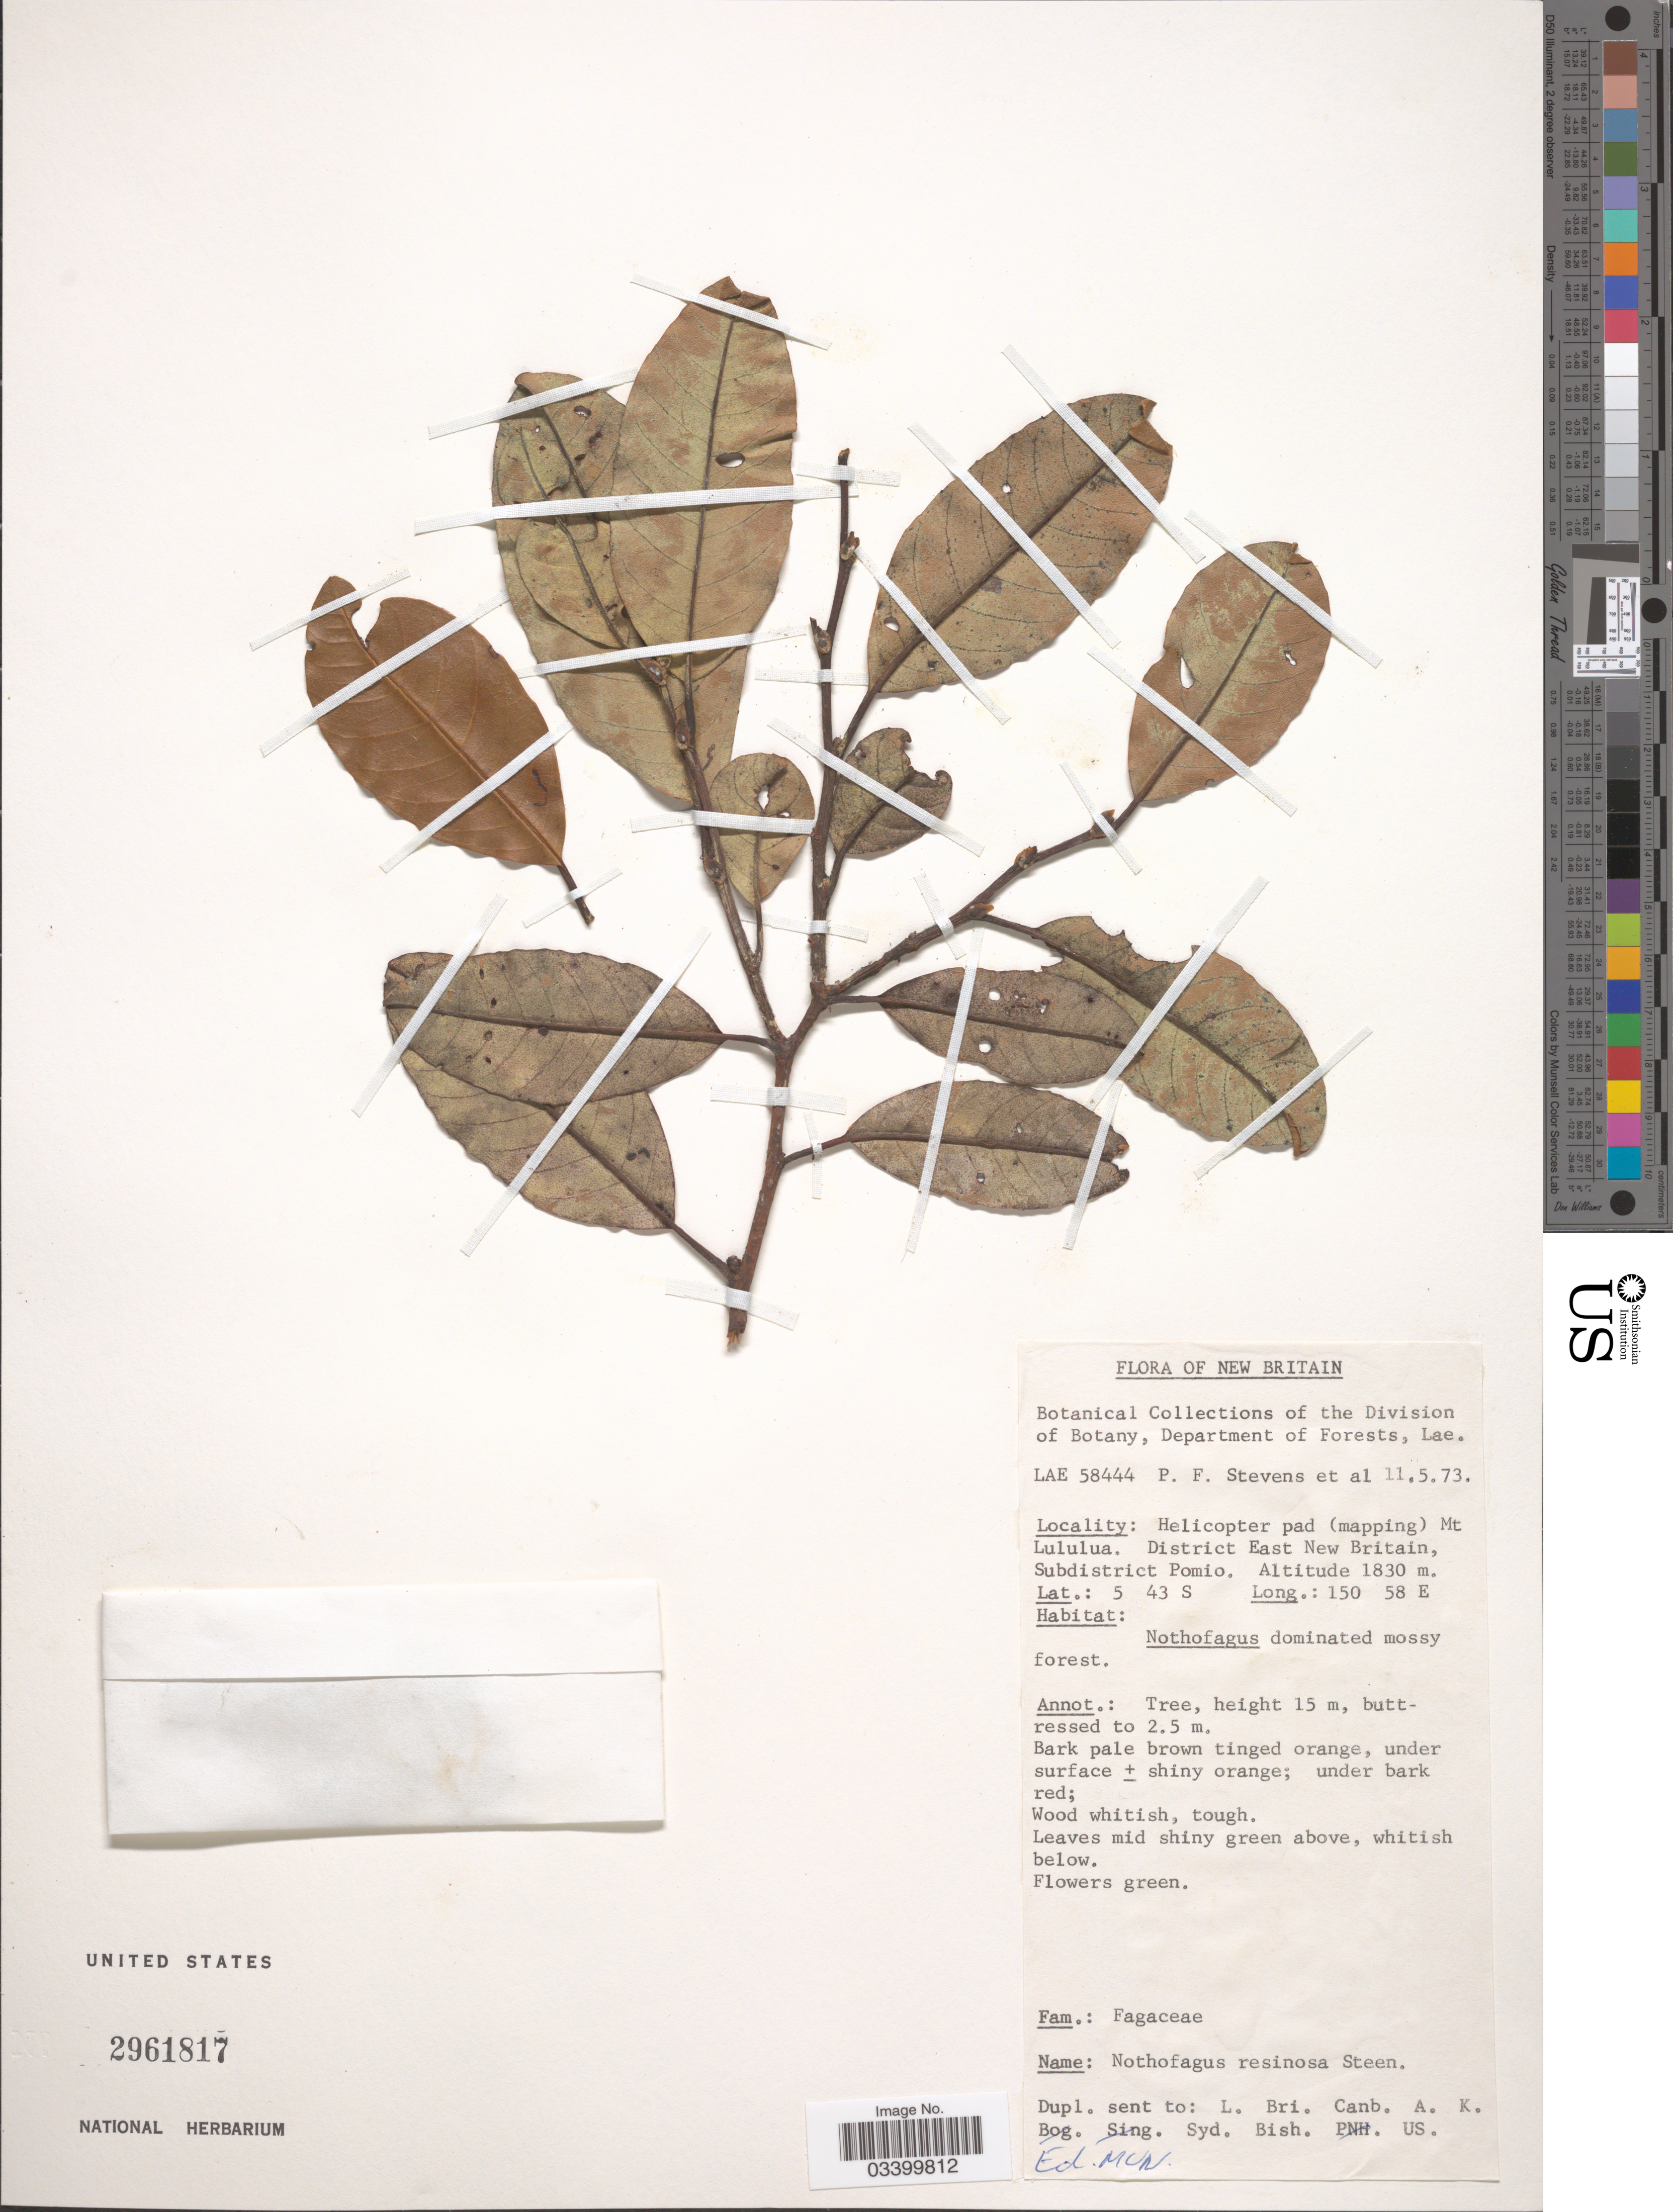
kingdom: Plantae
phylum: Tracheophyta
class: Magnoliopsida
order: Fagales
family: Nothofagaceae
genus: Nothofagus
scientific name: Nothofagus resinosa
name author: Steenis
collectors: P. F. Stevens & et al.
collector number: LAE 58444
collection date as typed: Transcribed d/m/y: 11/5/73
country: Papua New Guinea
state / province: East New Britain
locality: New Britain. Helicopter pad (mapping) Mt Lululua. District East New Britain. Subdistrict Pomio.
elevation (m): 1830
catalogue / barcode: US 2961817